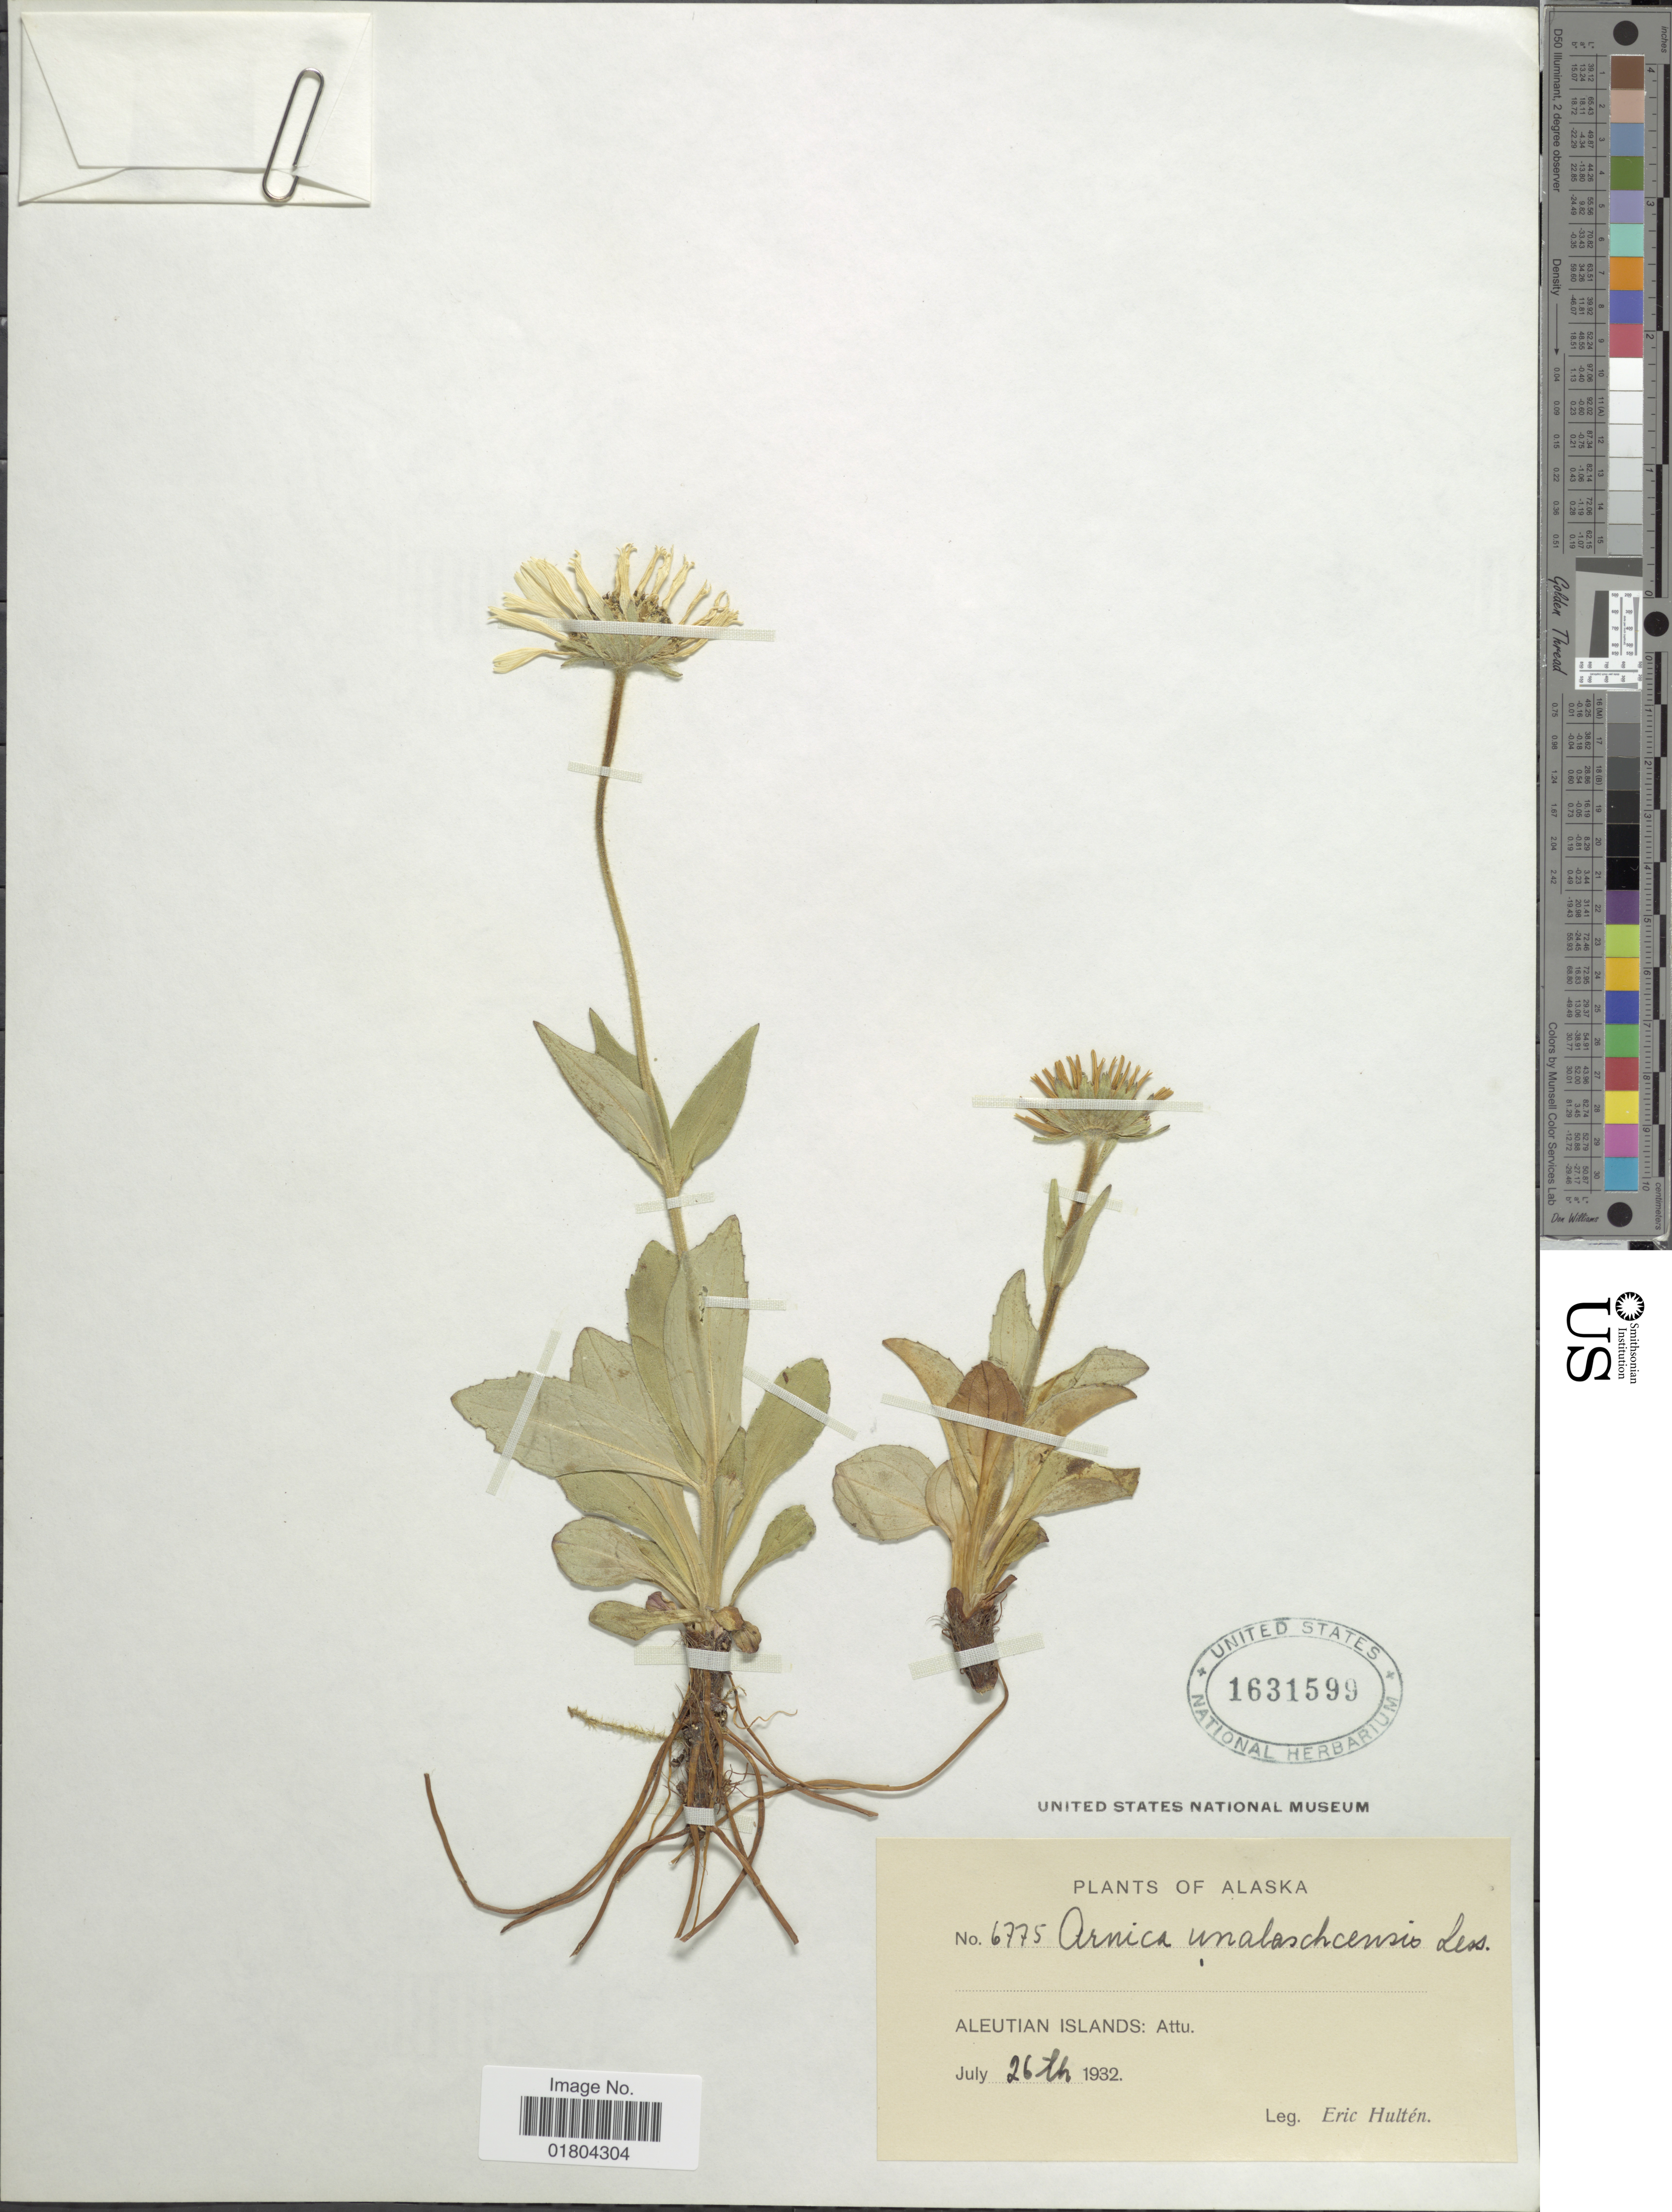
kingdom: Plantae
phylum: Tracheophyta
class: Magnoliopsida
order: Asterales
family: Asteraceae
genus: Arnica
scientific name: Arnica unalashcensis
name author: Less.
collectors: E. G. Hultén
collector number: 6775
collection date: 1932-07-26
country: United States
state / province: Alaska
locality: Aleutian Islands: Attu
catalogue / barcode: US 1631599